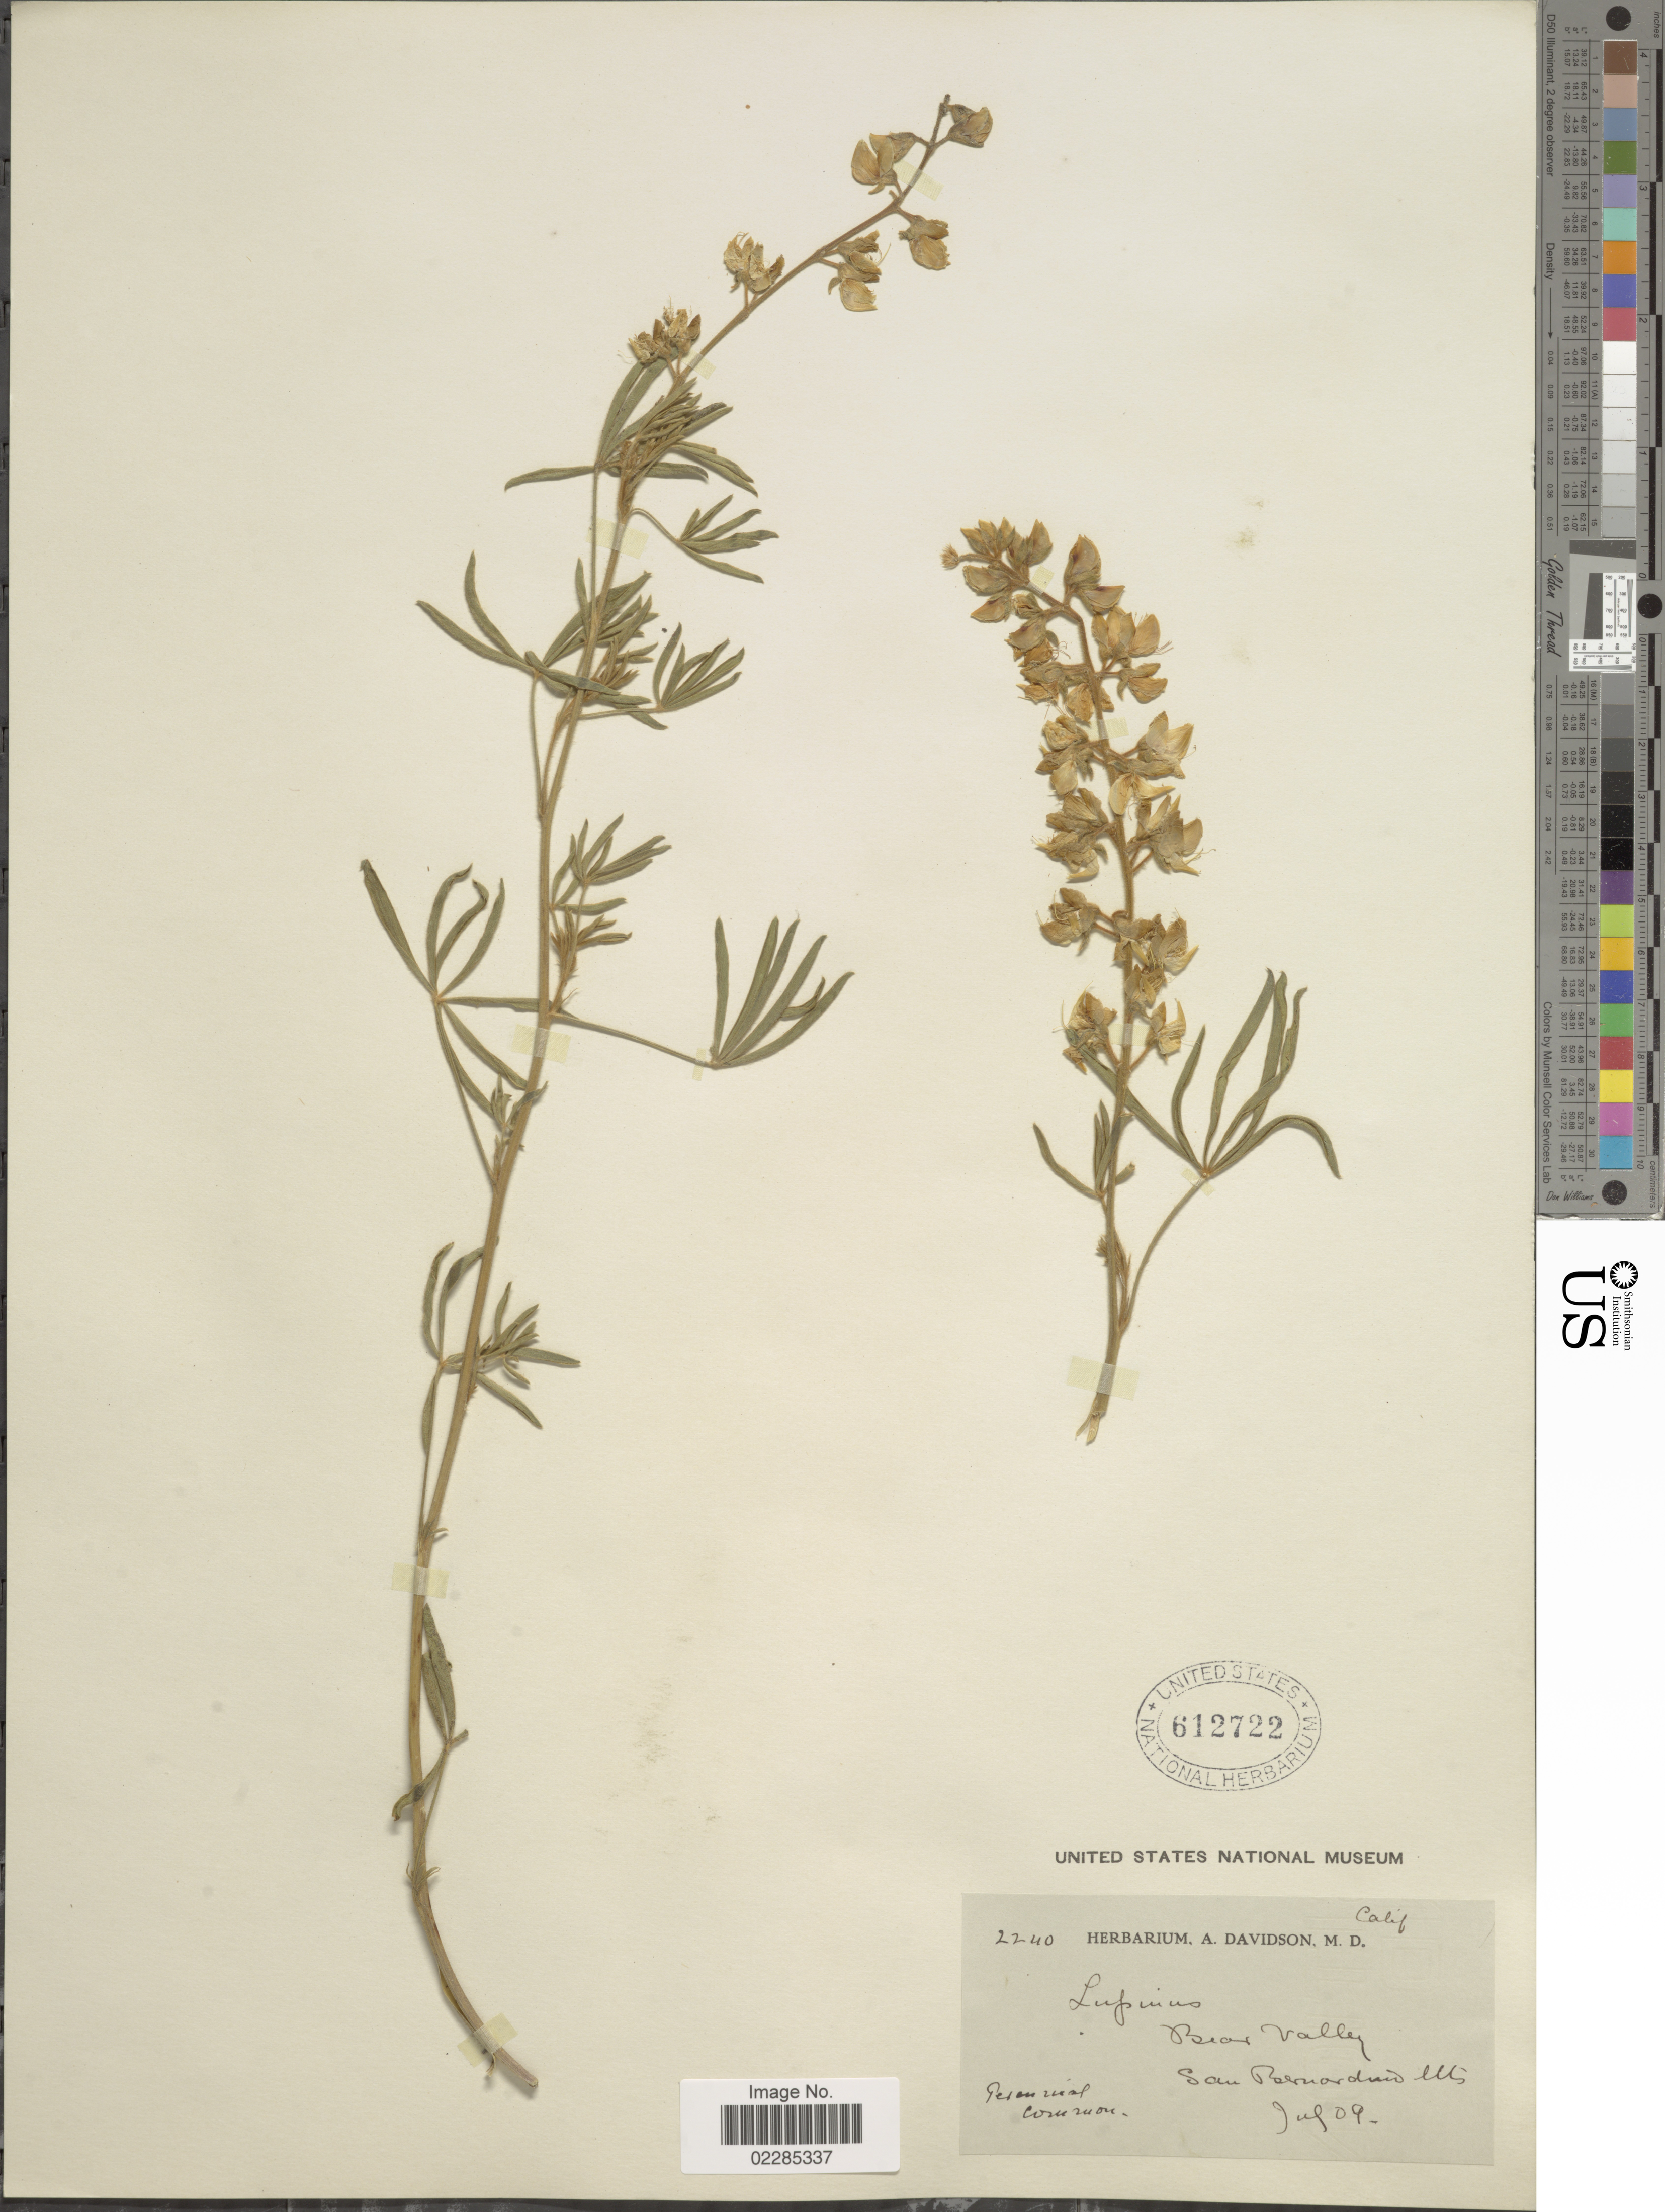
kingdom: Plantae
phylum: Tracheophyta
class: Magnoliopsida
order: Fabales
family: Fabaceae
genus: Lupinus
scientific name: Lupinus formosus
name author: Greene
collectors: ex herb. A. Davidson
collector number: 2240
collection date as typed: Transcribed d/m/y: /7/9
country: United States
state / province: California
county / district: San Bernardino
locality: Bear Valley, San Bernardino Mts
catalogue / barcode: US 612722